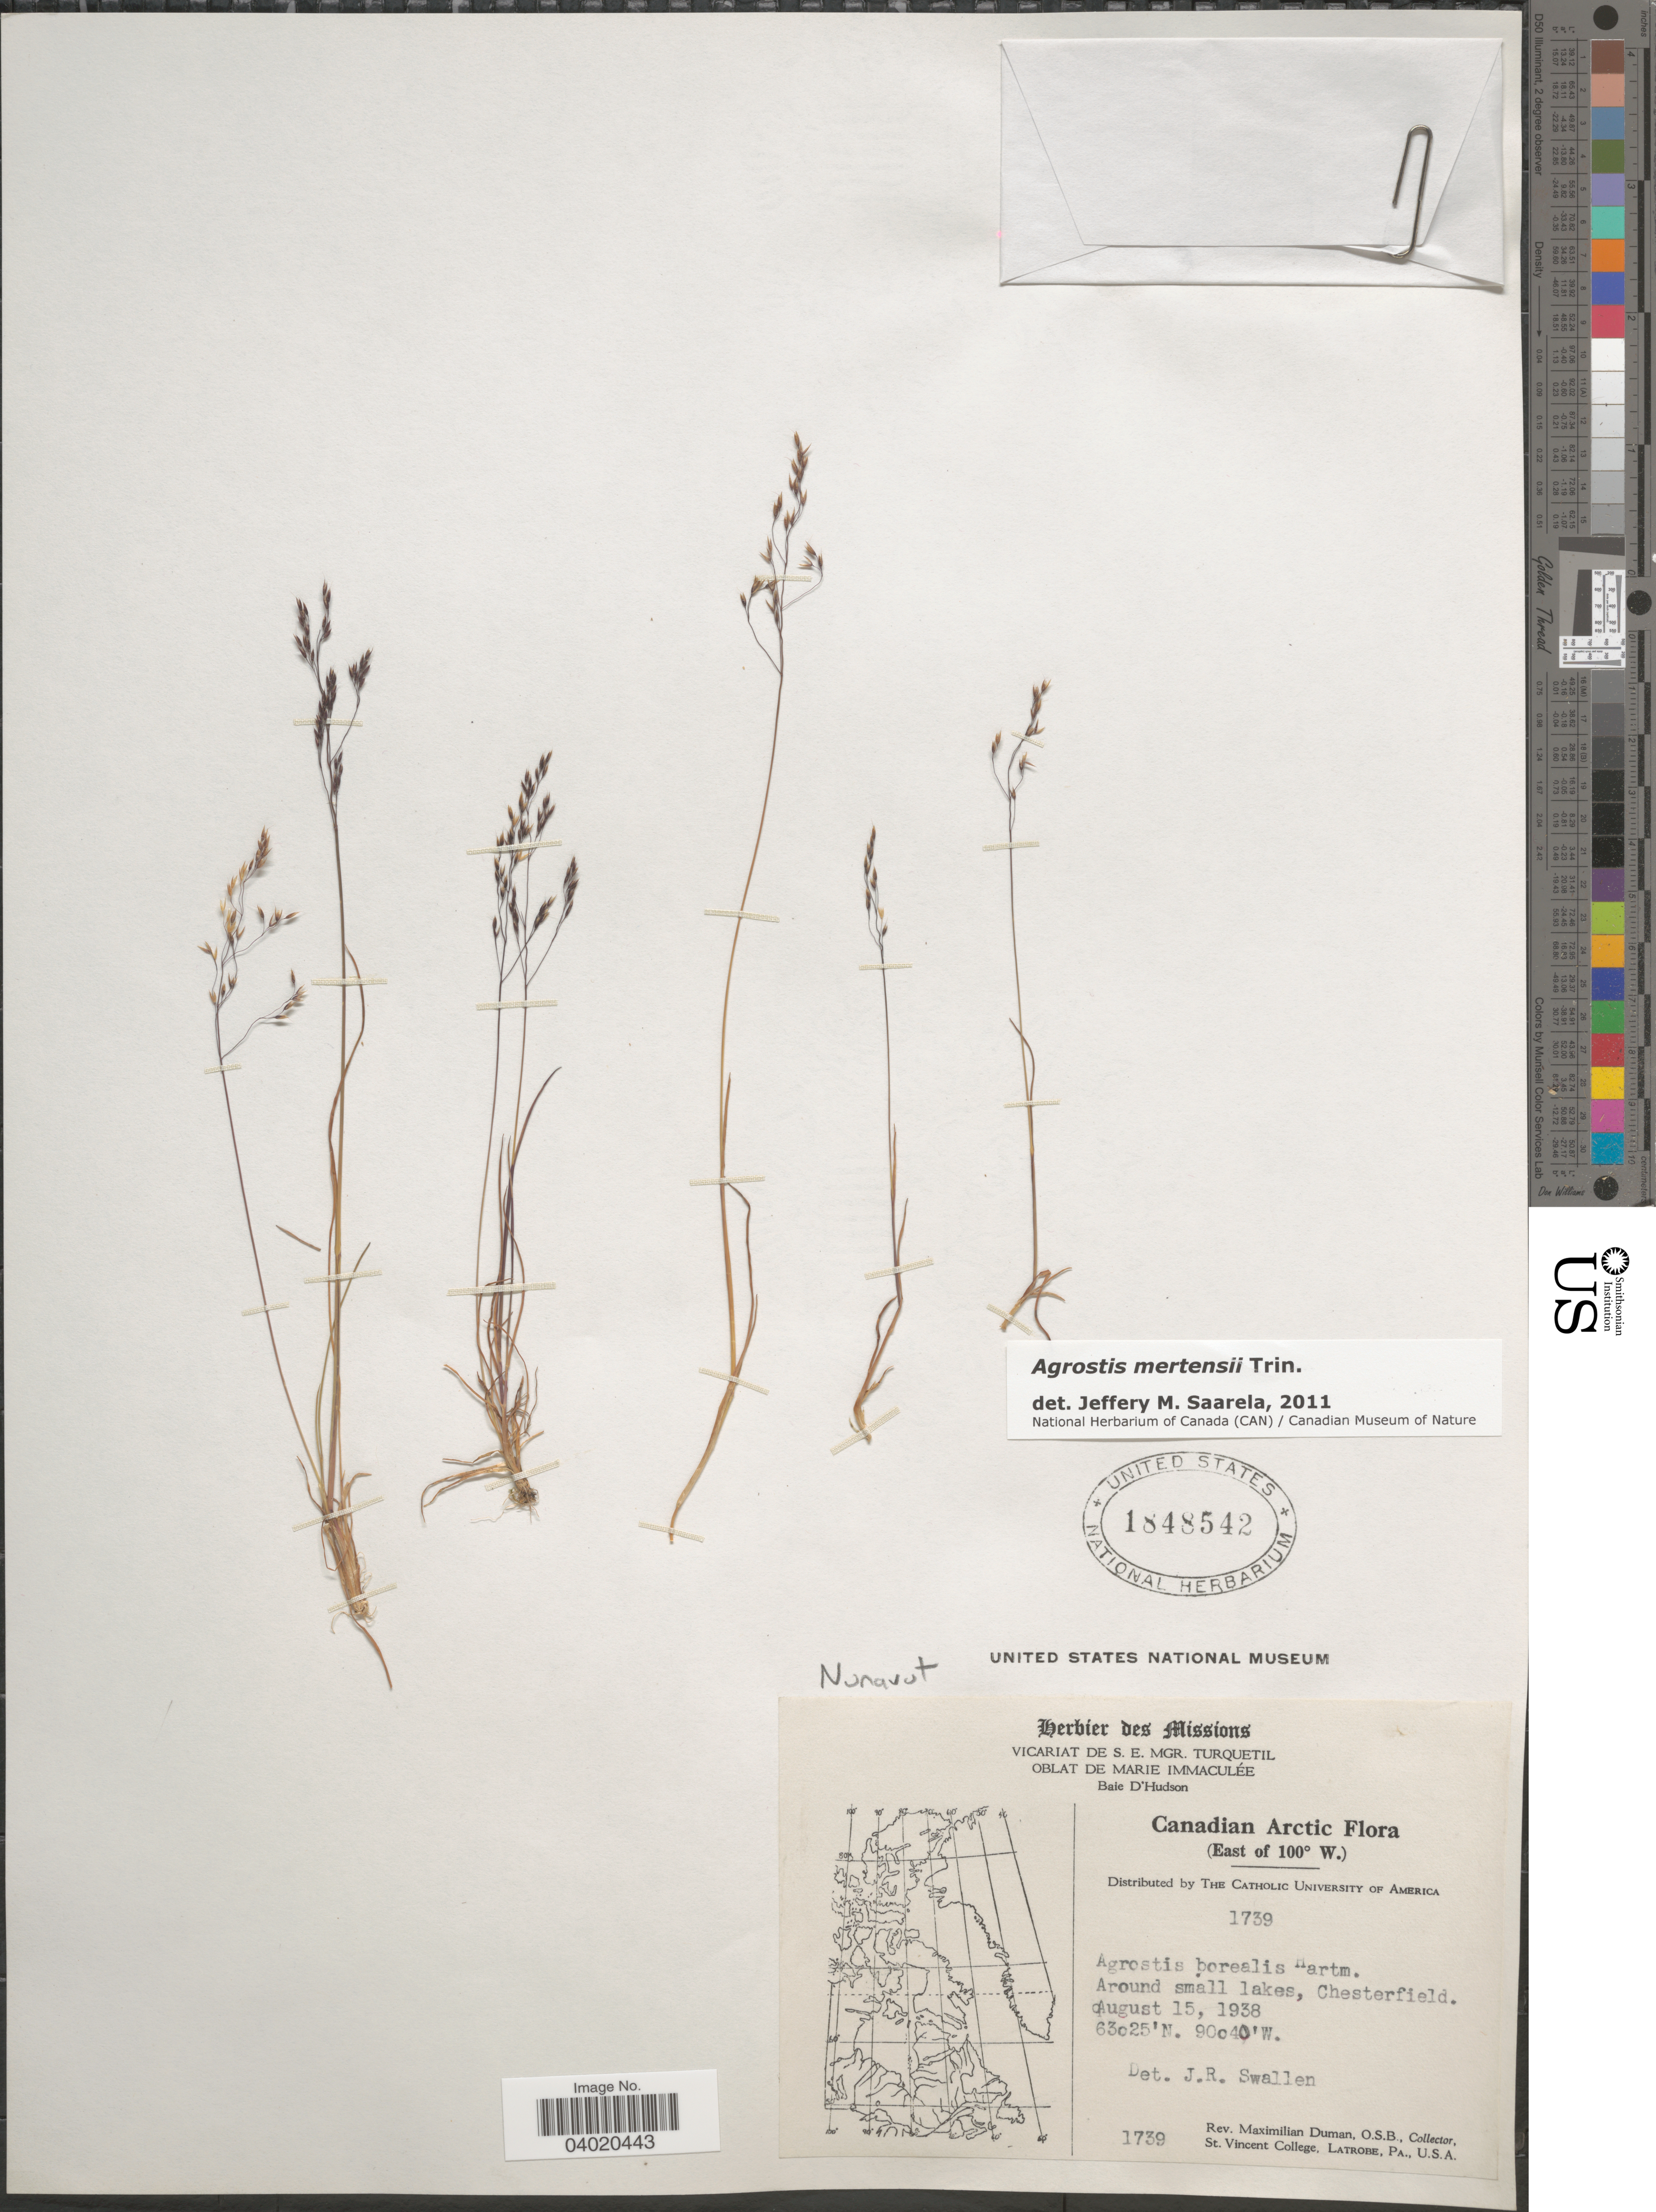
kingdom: Plantae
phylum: Tracheophyta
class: Liliopsida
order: Poales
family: Poaceae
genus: Agrostis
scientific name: Agrostis mertensii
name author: Trin.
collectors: M. Duman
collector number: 1739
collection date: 1938-08-15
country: Canada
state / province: Nunavut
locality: Canadian Arctic (East of 100°W). Around small lakes, Chesterfield.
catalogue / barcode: US 1848542